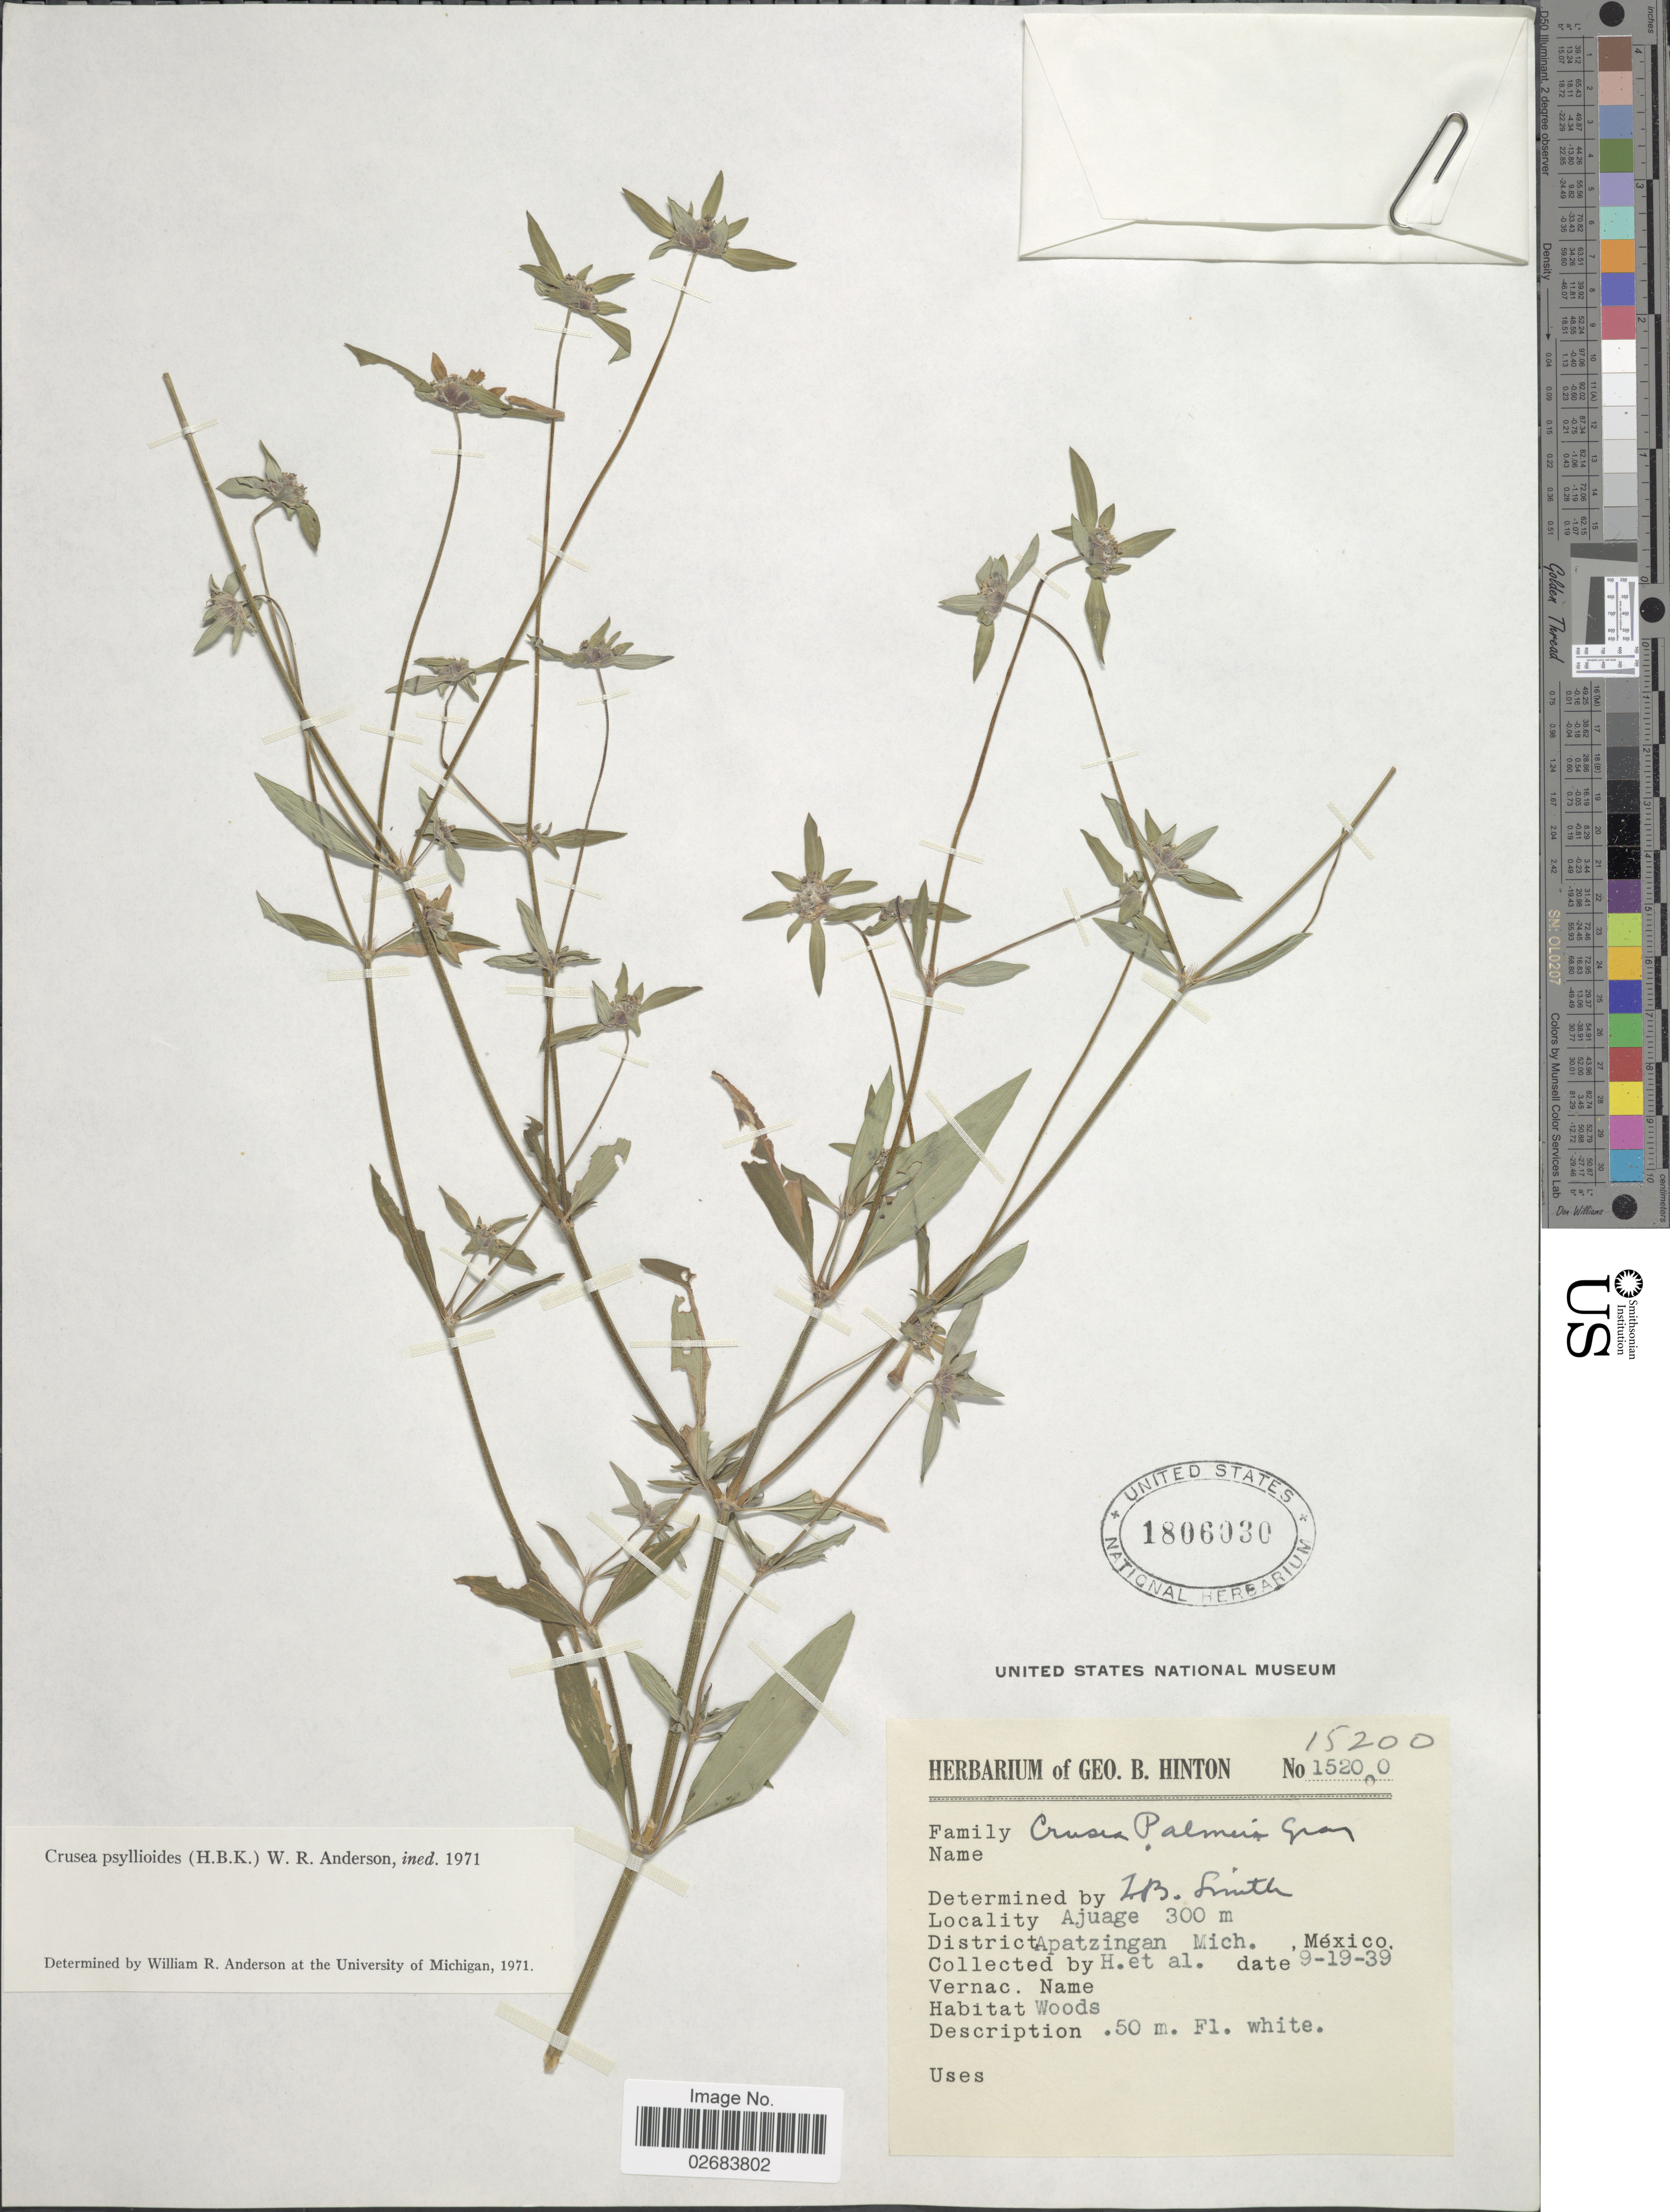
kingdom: Plantae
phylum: Tracheophyta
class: Magnoliopsida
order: Gentianales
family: Rubiaceae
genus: Crusea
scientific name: Crusea psyllioides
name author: (Kunth) W.R. Anderson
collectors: G. B. Hinton & et al.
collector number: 15200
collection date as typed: Transcribed d/m/y: 19/9/39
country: Mexico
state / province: Michoacán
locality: Ajuage. District Apatzingan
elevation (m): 300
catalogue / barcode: US 1806030